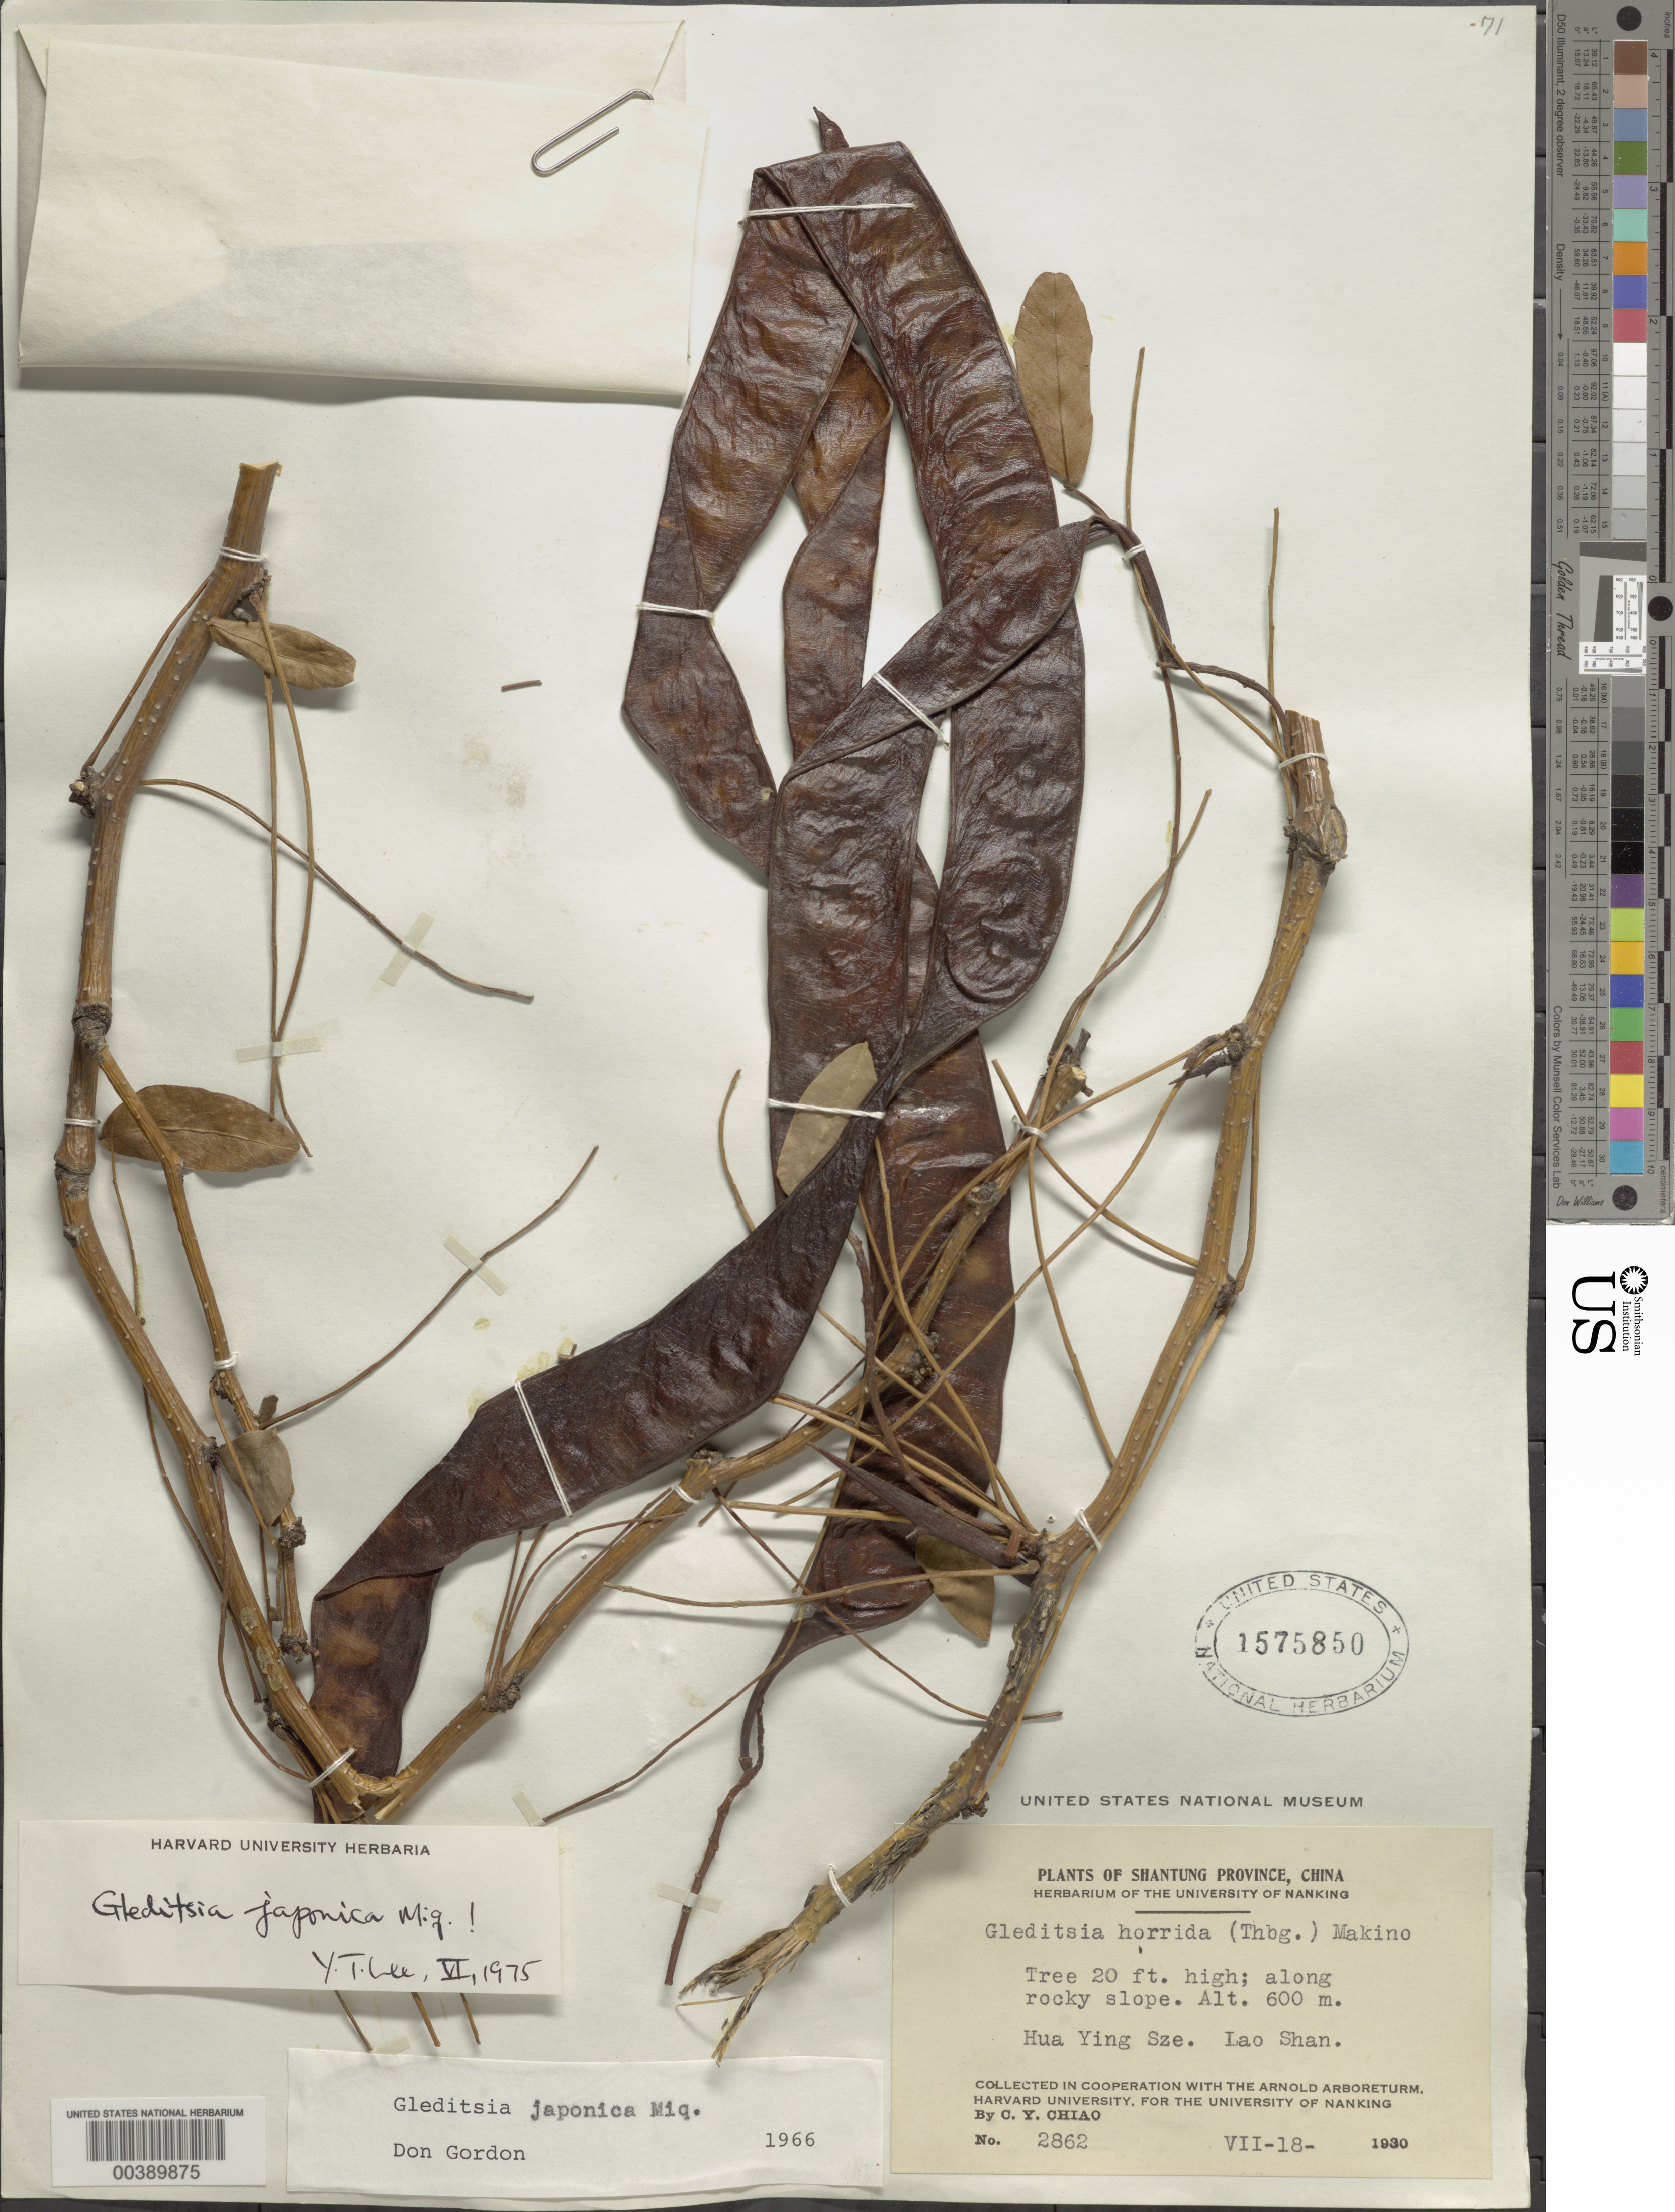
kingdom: Plantae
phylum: Tracheophyta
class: Magnoliopsida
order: Fabales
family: Fabaceae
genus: Gleditsia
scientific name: Gleditsia japonica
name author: Miq.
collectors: C. Y. Chiao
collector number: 2862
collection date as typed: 18 Jul 1930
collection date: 1930-07-18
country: China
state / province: Shandong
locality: Hua ying sze; lao shan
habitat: Along rocky slope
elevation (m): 600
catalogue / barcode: US 1575850